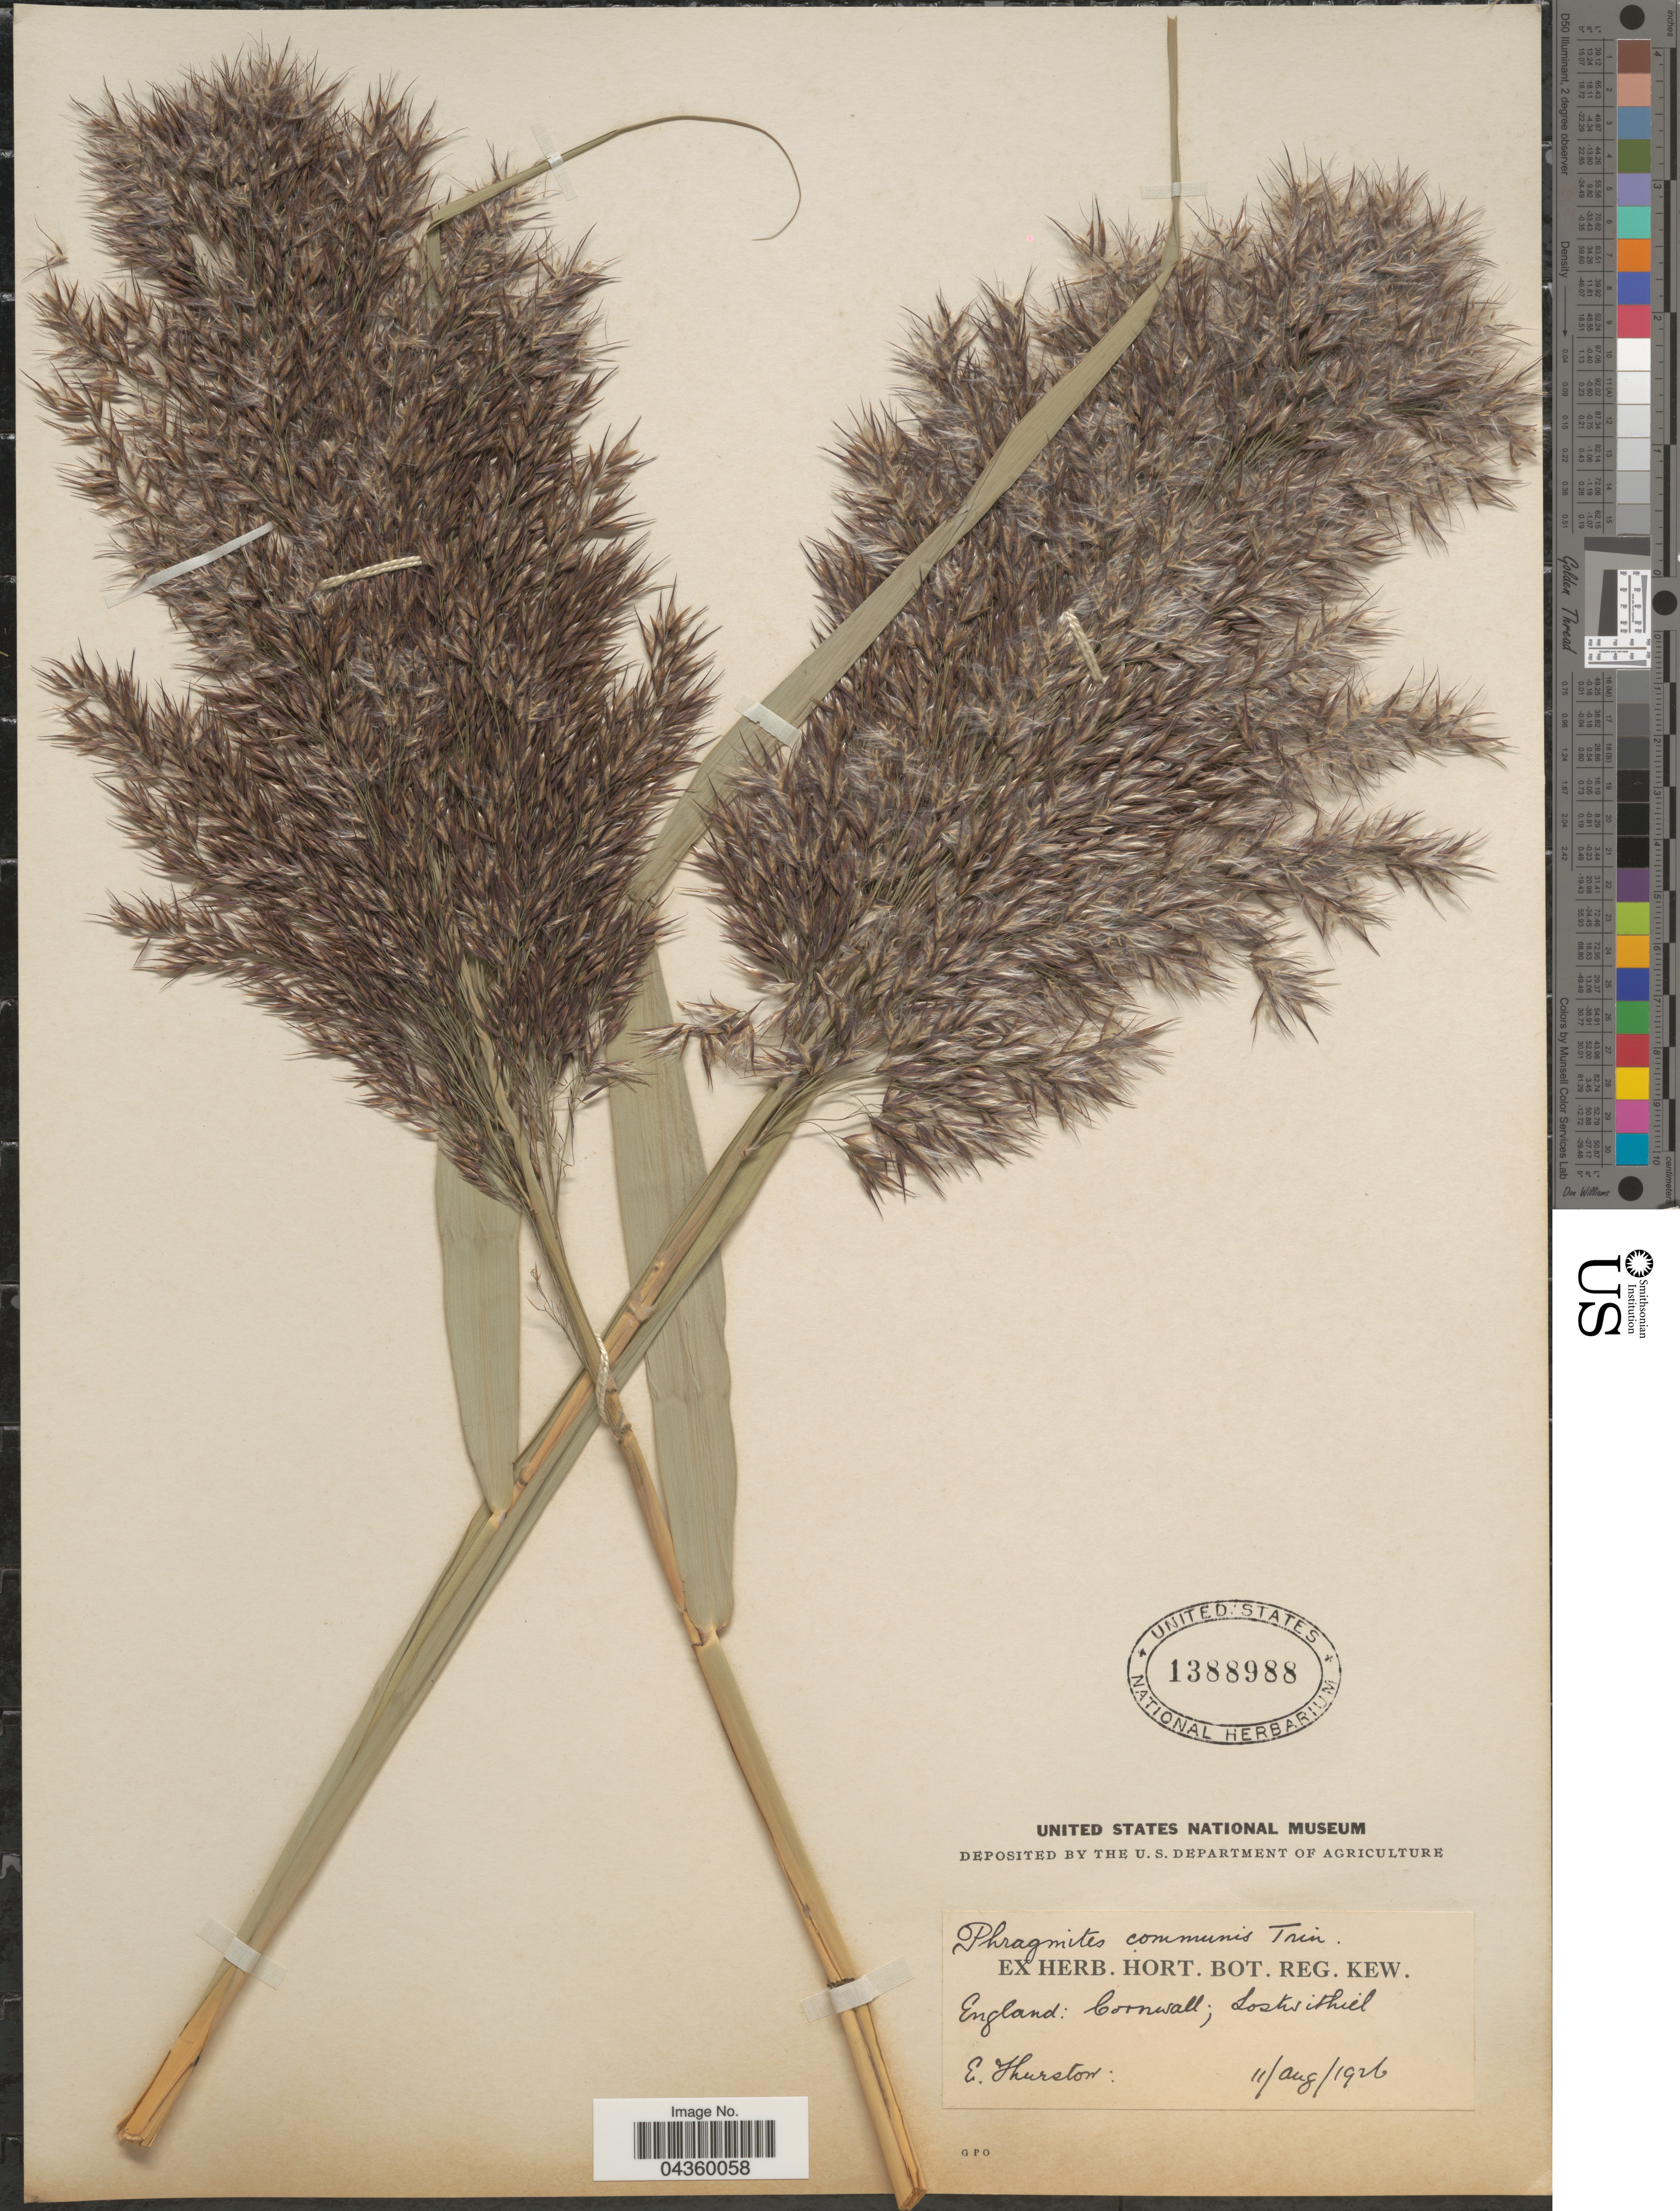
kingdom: Plantae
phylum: Tracheophyta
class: Liliopsida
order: Poales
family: Poaceae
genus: Phragmites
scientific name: Phragmites australis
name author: (Cav.) Trin. ex Steud.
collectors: E. Thurston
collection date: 1926-08-11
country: United Kingdom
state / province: England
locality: Cornwall, Lostwithiel.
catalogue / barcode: US 1388988